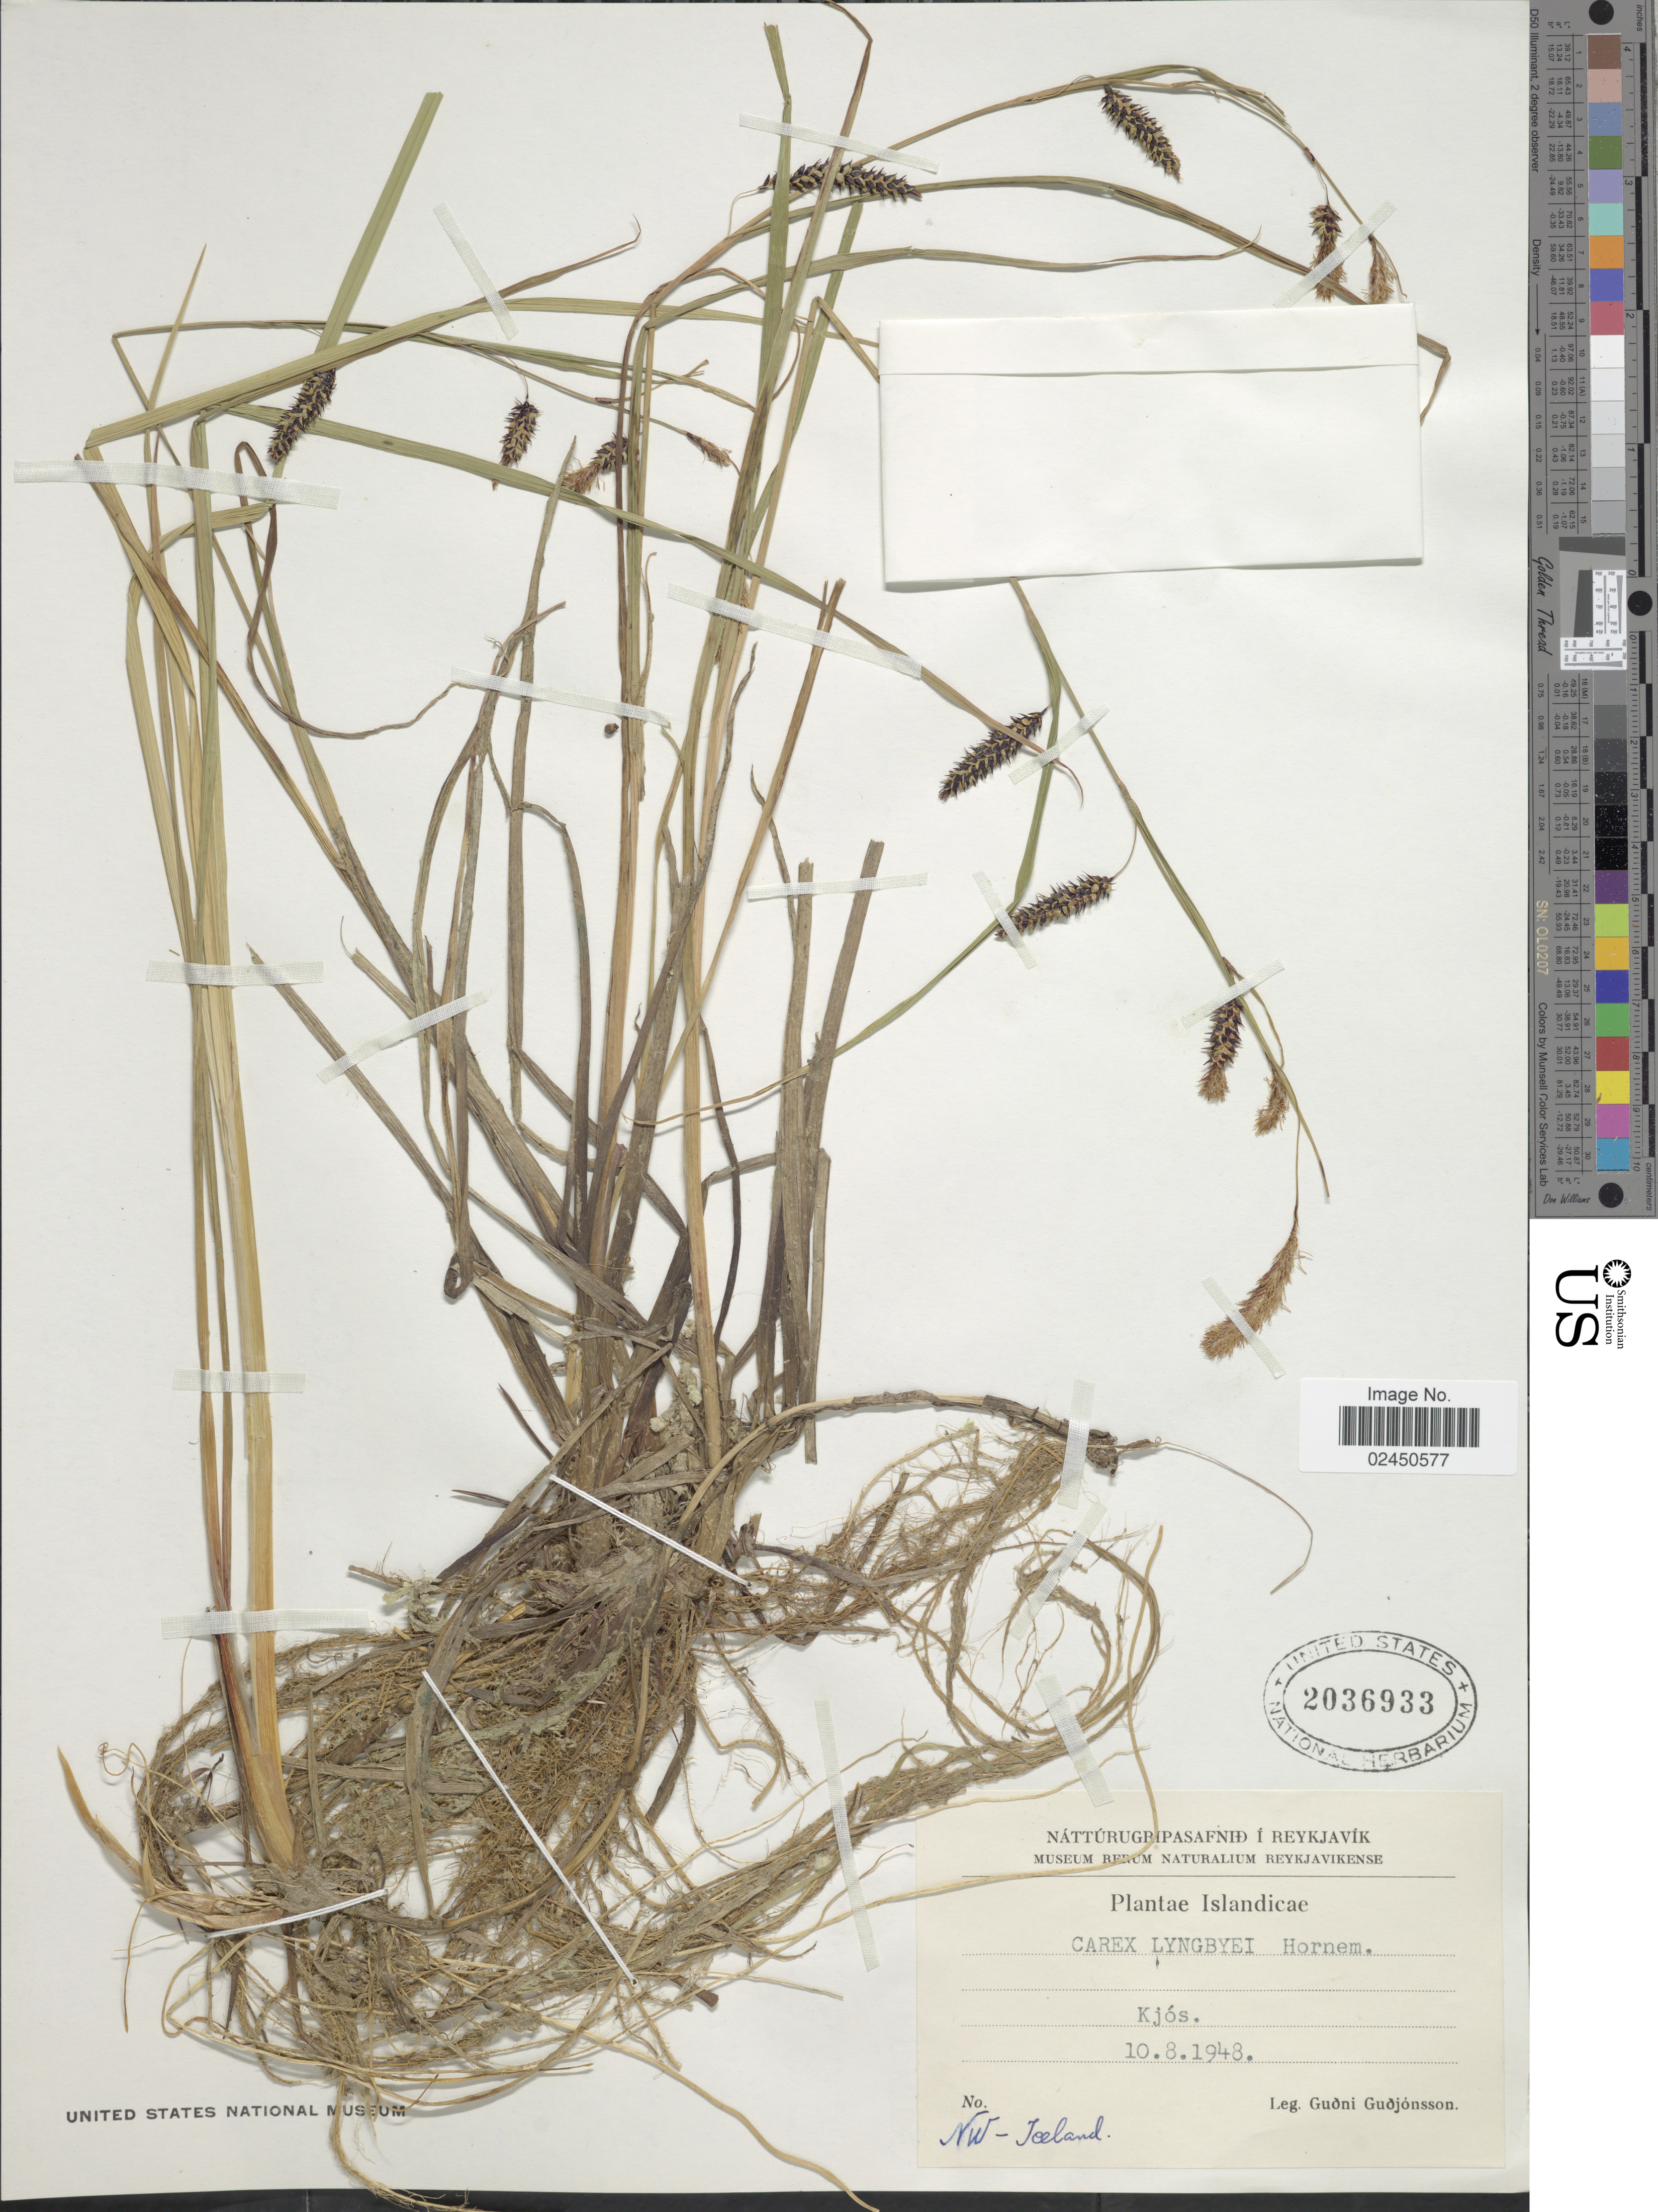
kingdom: Plantae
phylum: Tracheophyta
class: Liliopsida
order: Poales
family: Cyperaceae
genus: Carex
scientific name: Carex lyngbyei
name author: Hornem.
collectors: G. Gudjonsson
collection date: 1948-08-10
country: Iceland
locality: Islandicae. Kjos. NW-Iceland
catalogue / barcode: US 2036933